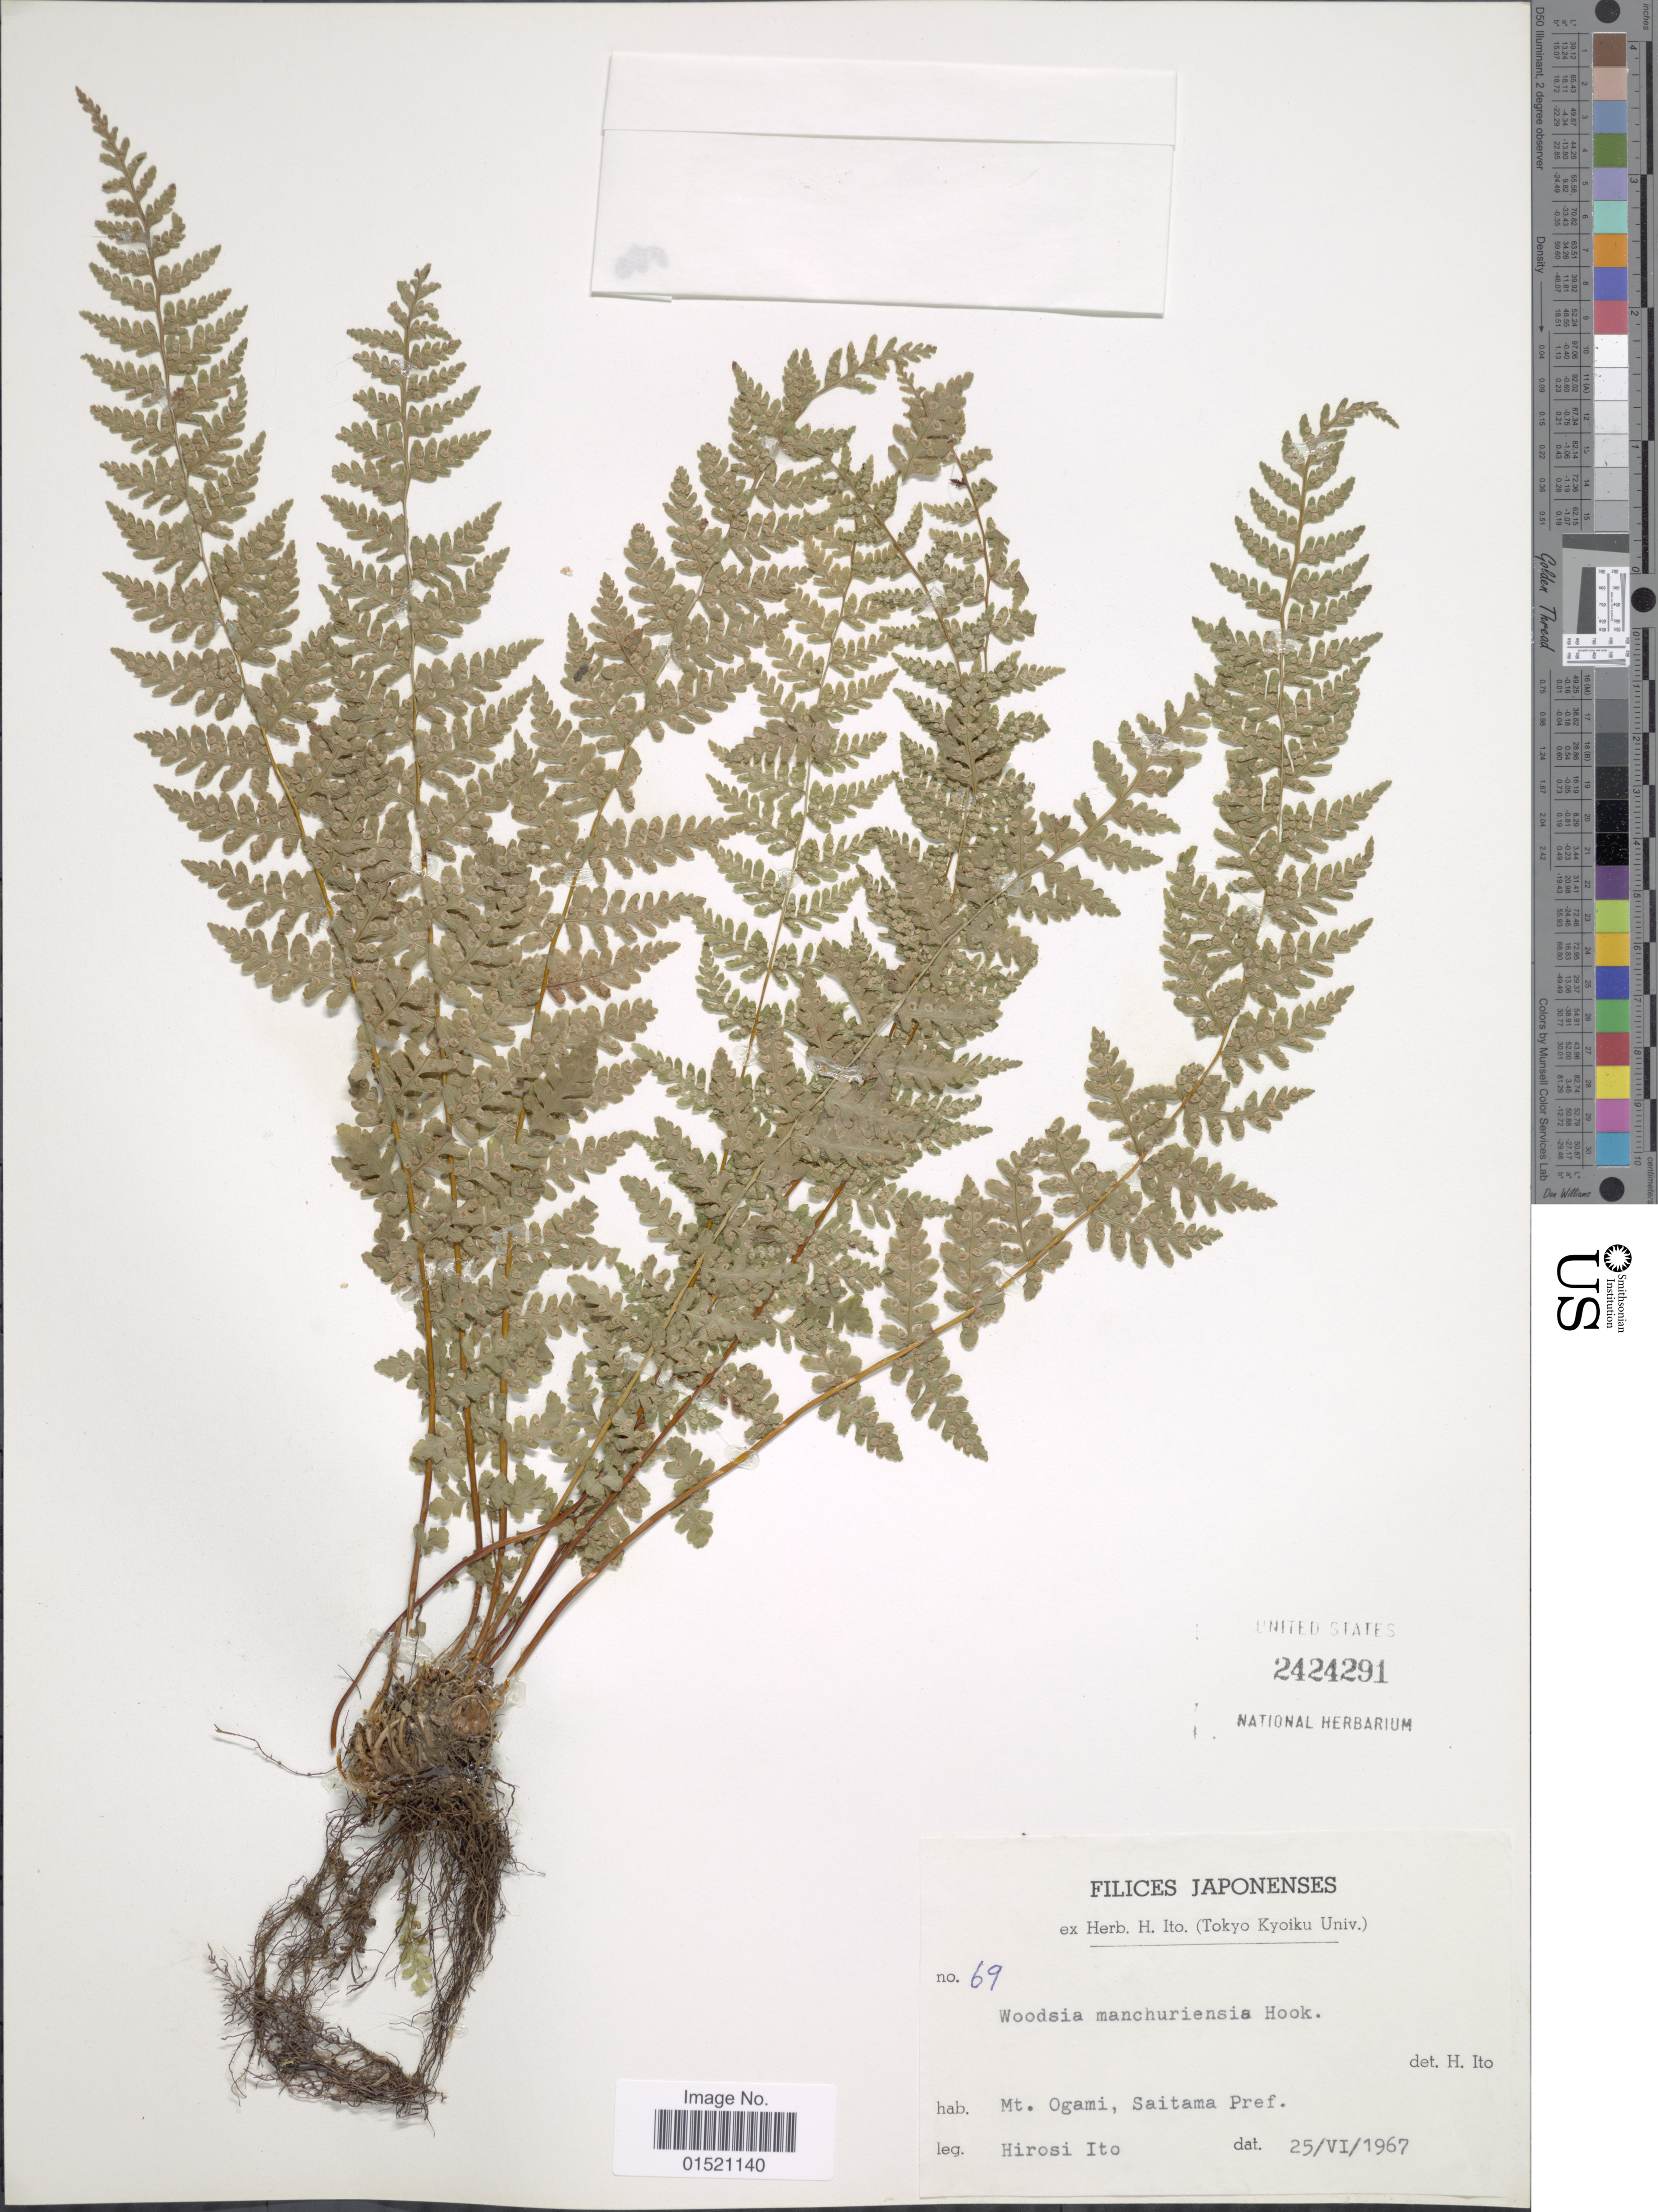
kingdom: Plantae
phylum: Tracheophyta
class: Polypodiopsida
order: Polypodiales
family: Woodsiaceae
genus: Woodsia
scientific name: Woodsia manchuriensis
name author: Hook.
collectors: H. Itô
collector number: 69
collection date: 1967-06-25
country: Japan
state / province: Saitama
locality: Mt Ogami, Saitama Pref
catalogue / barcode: US 2424291